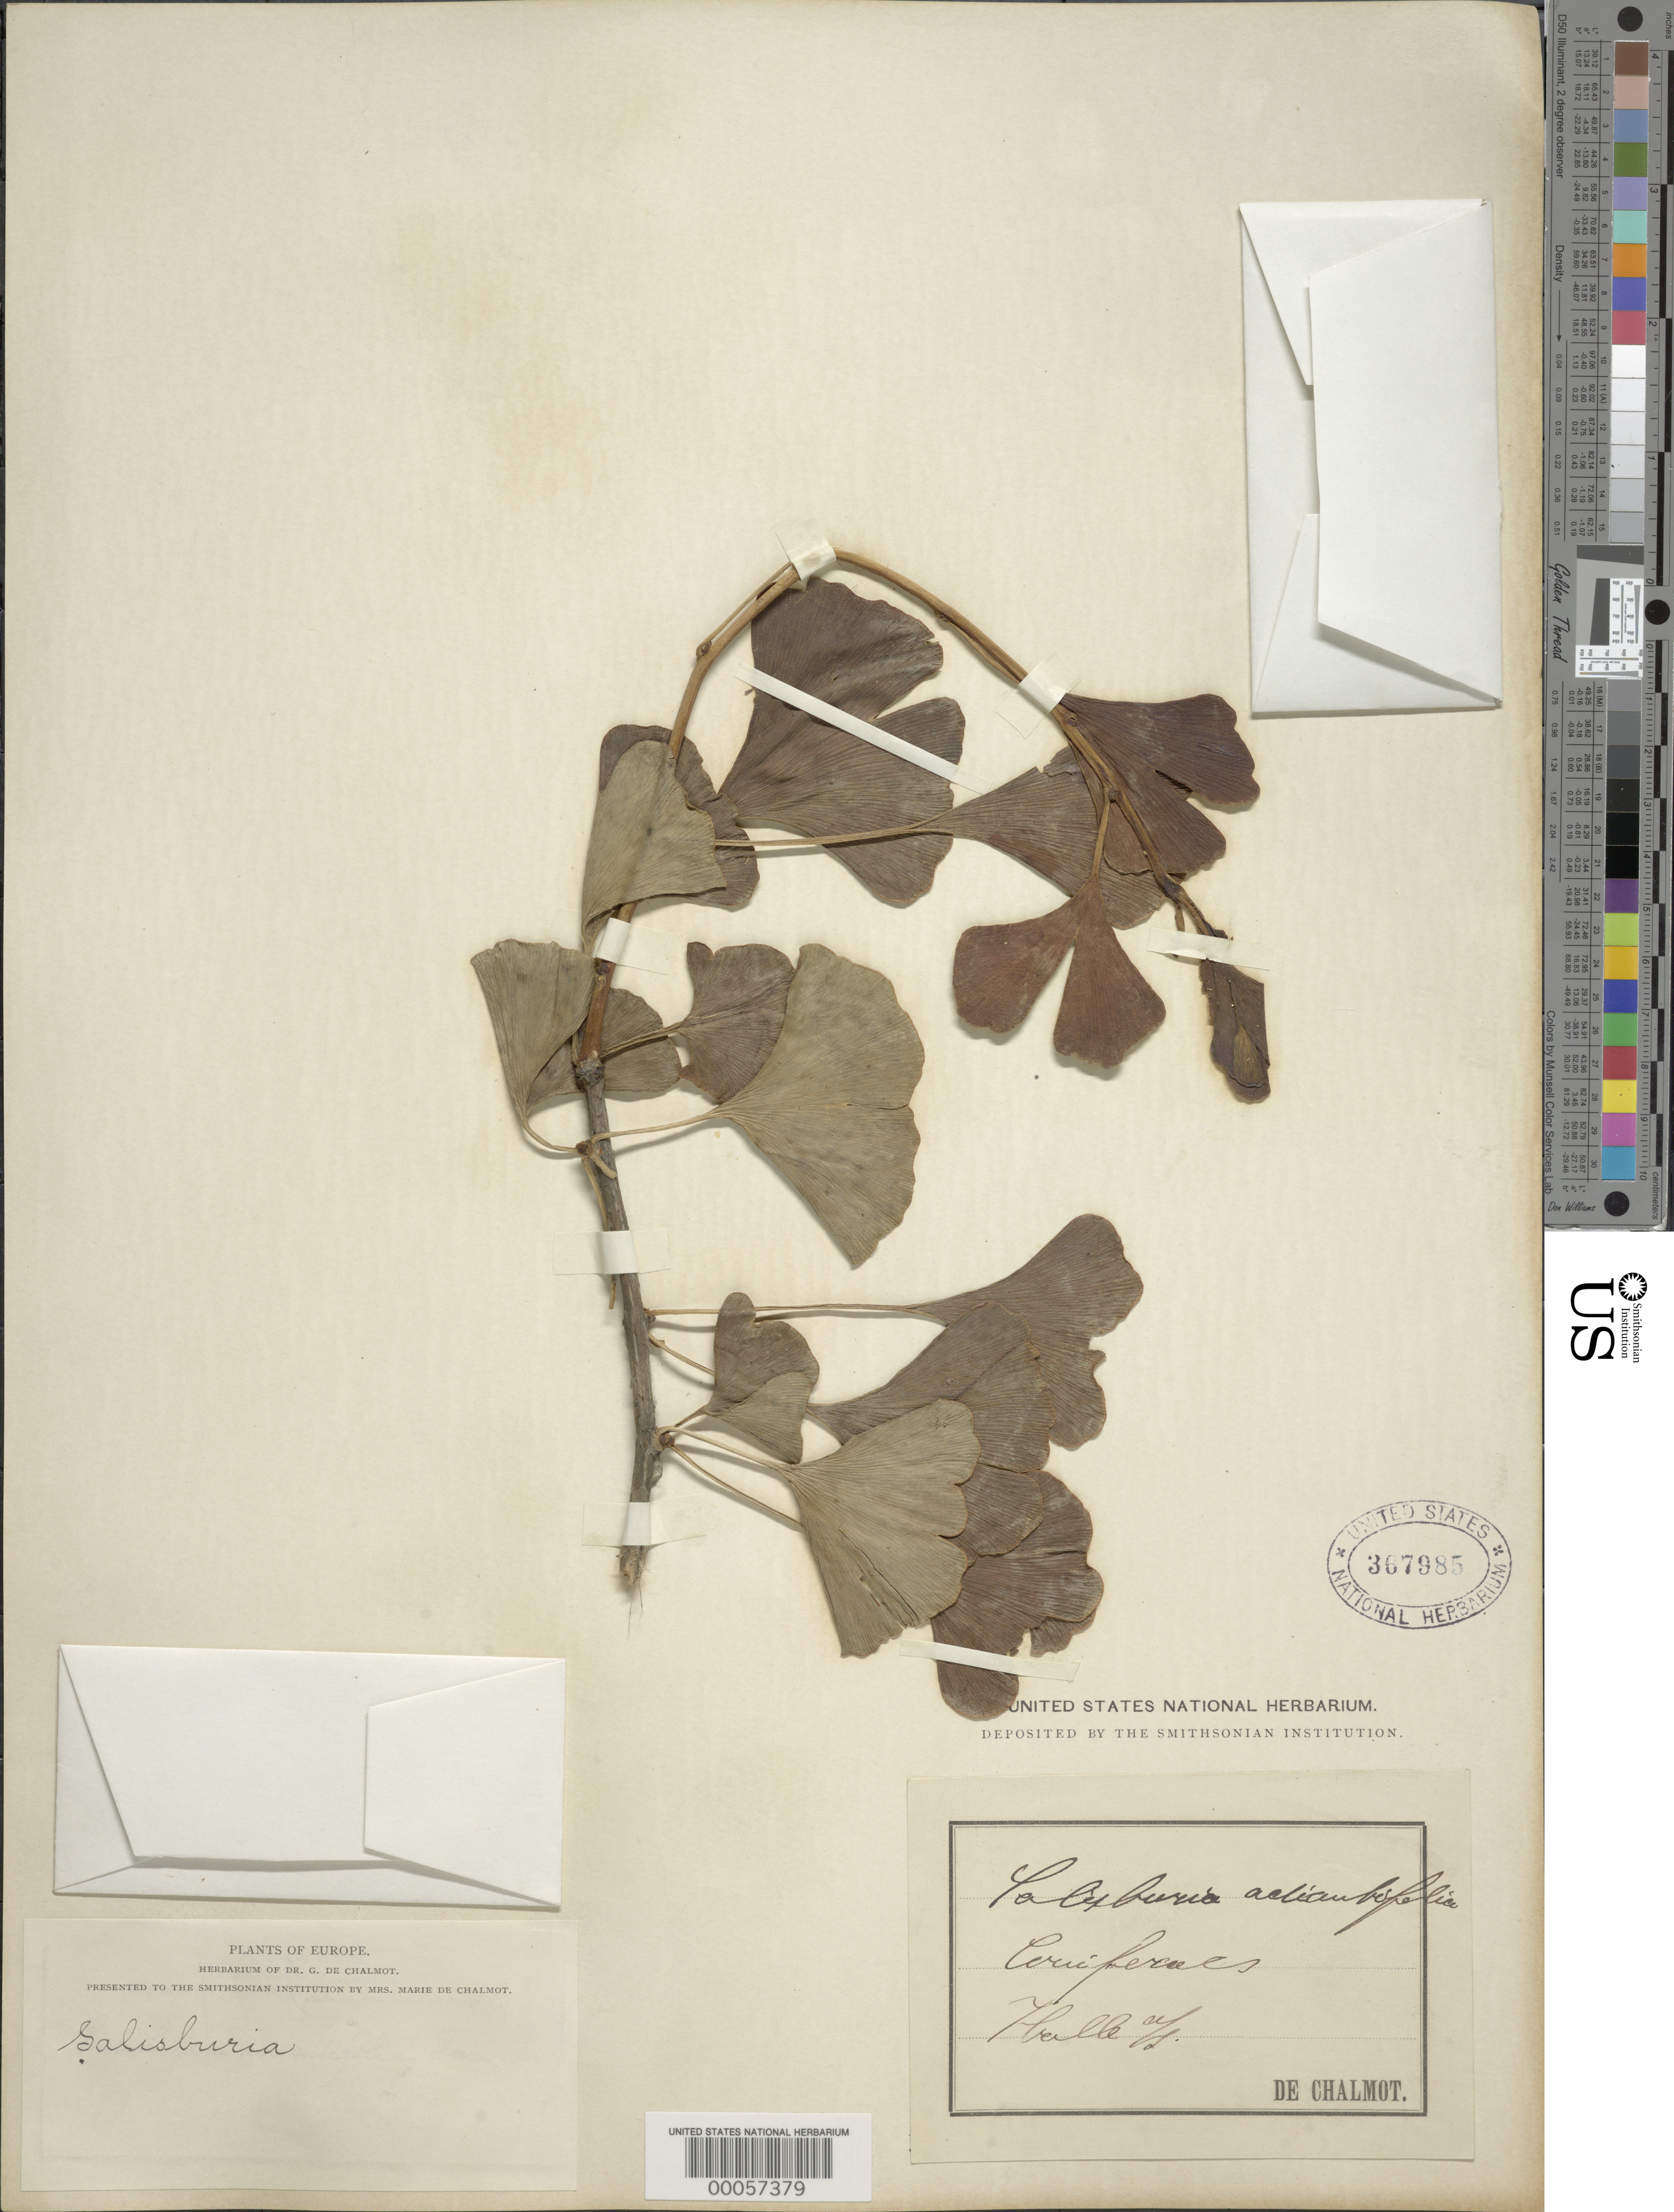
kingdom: Plantae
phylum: Tracheophyta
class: Ginkgoopsida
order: Ginkgoales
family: Ginkgoaceae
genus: Ginkgo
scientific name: Ginkgo biloba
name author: L.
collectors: G. de Chalmot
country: United States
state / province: Florida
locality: Southern Florida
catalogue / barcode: US 367985